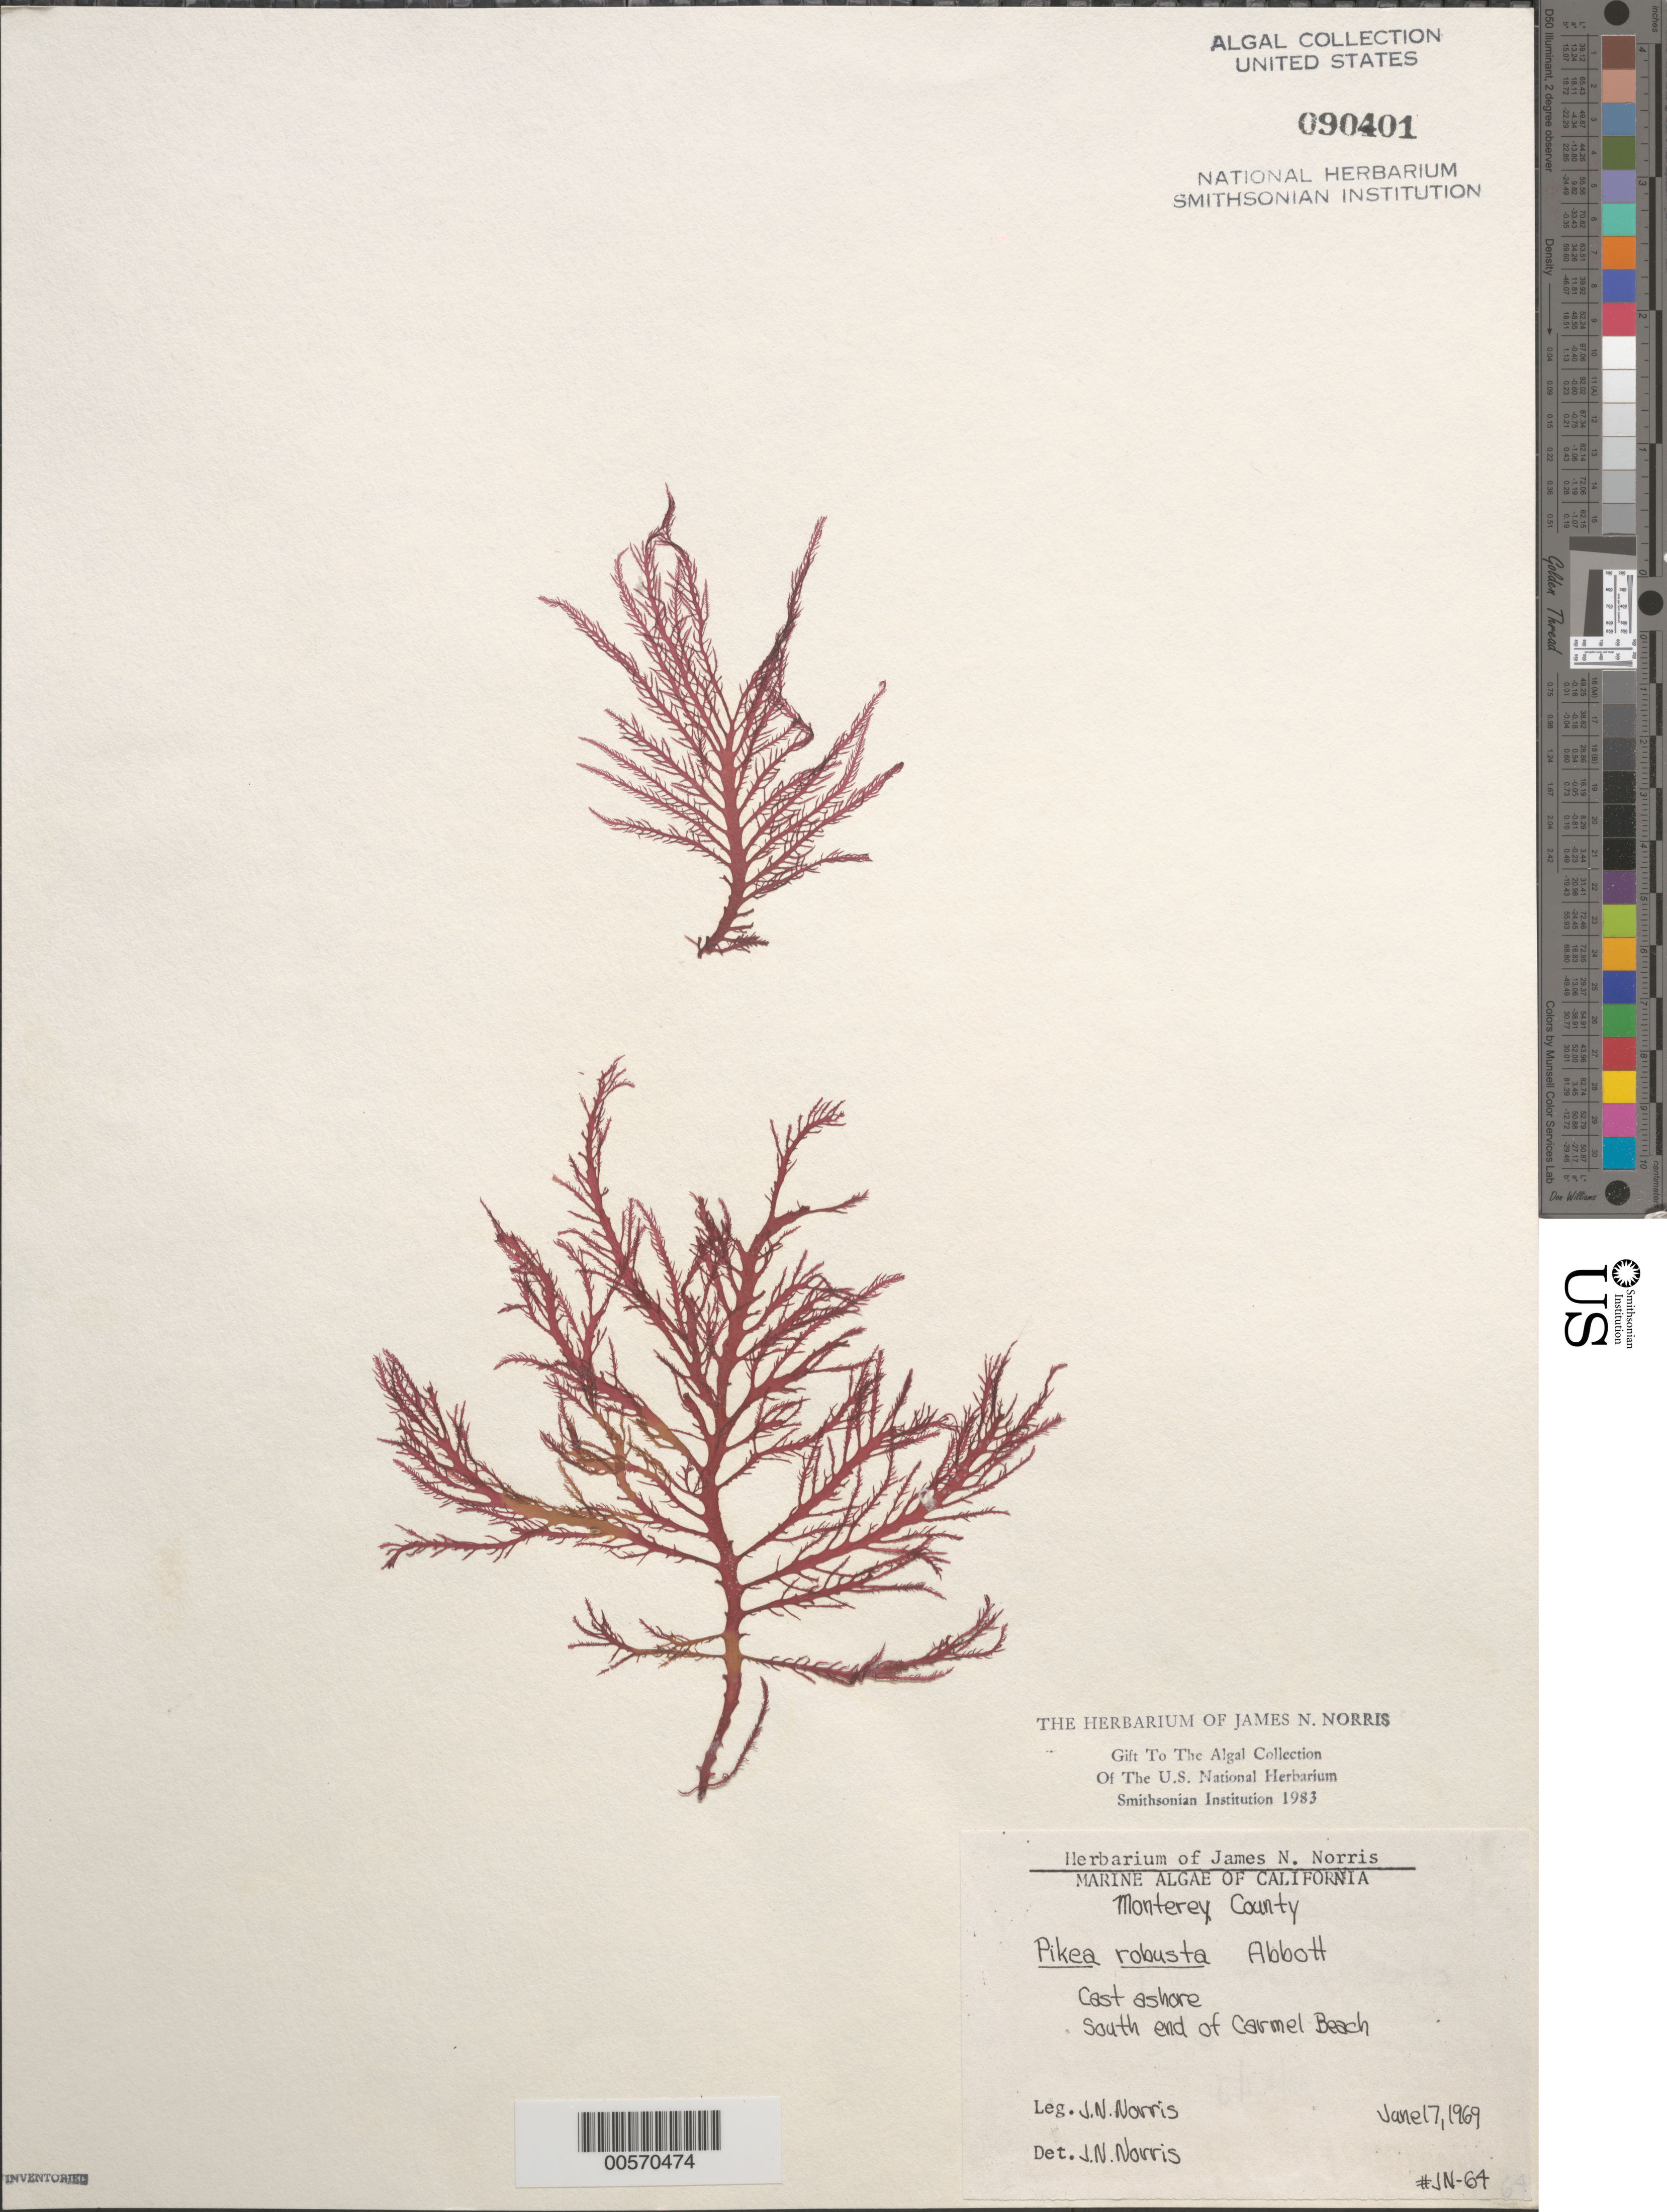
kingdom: Plantae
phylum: Rhodophyta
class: Florideophyceae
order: Gigartinales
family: Dumontiaceae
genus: Pikea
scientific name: Pikea pinnata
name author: Setch. in Collins et al.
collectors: J. N. Norris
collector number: JN-64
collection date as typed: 17 Jun 1969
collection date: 1969-06-17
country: United States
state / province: California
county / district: Monterey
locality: Carmel Beach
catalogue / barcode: US 90401